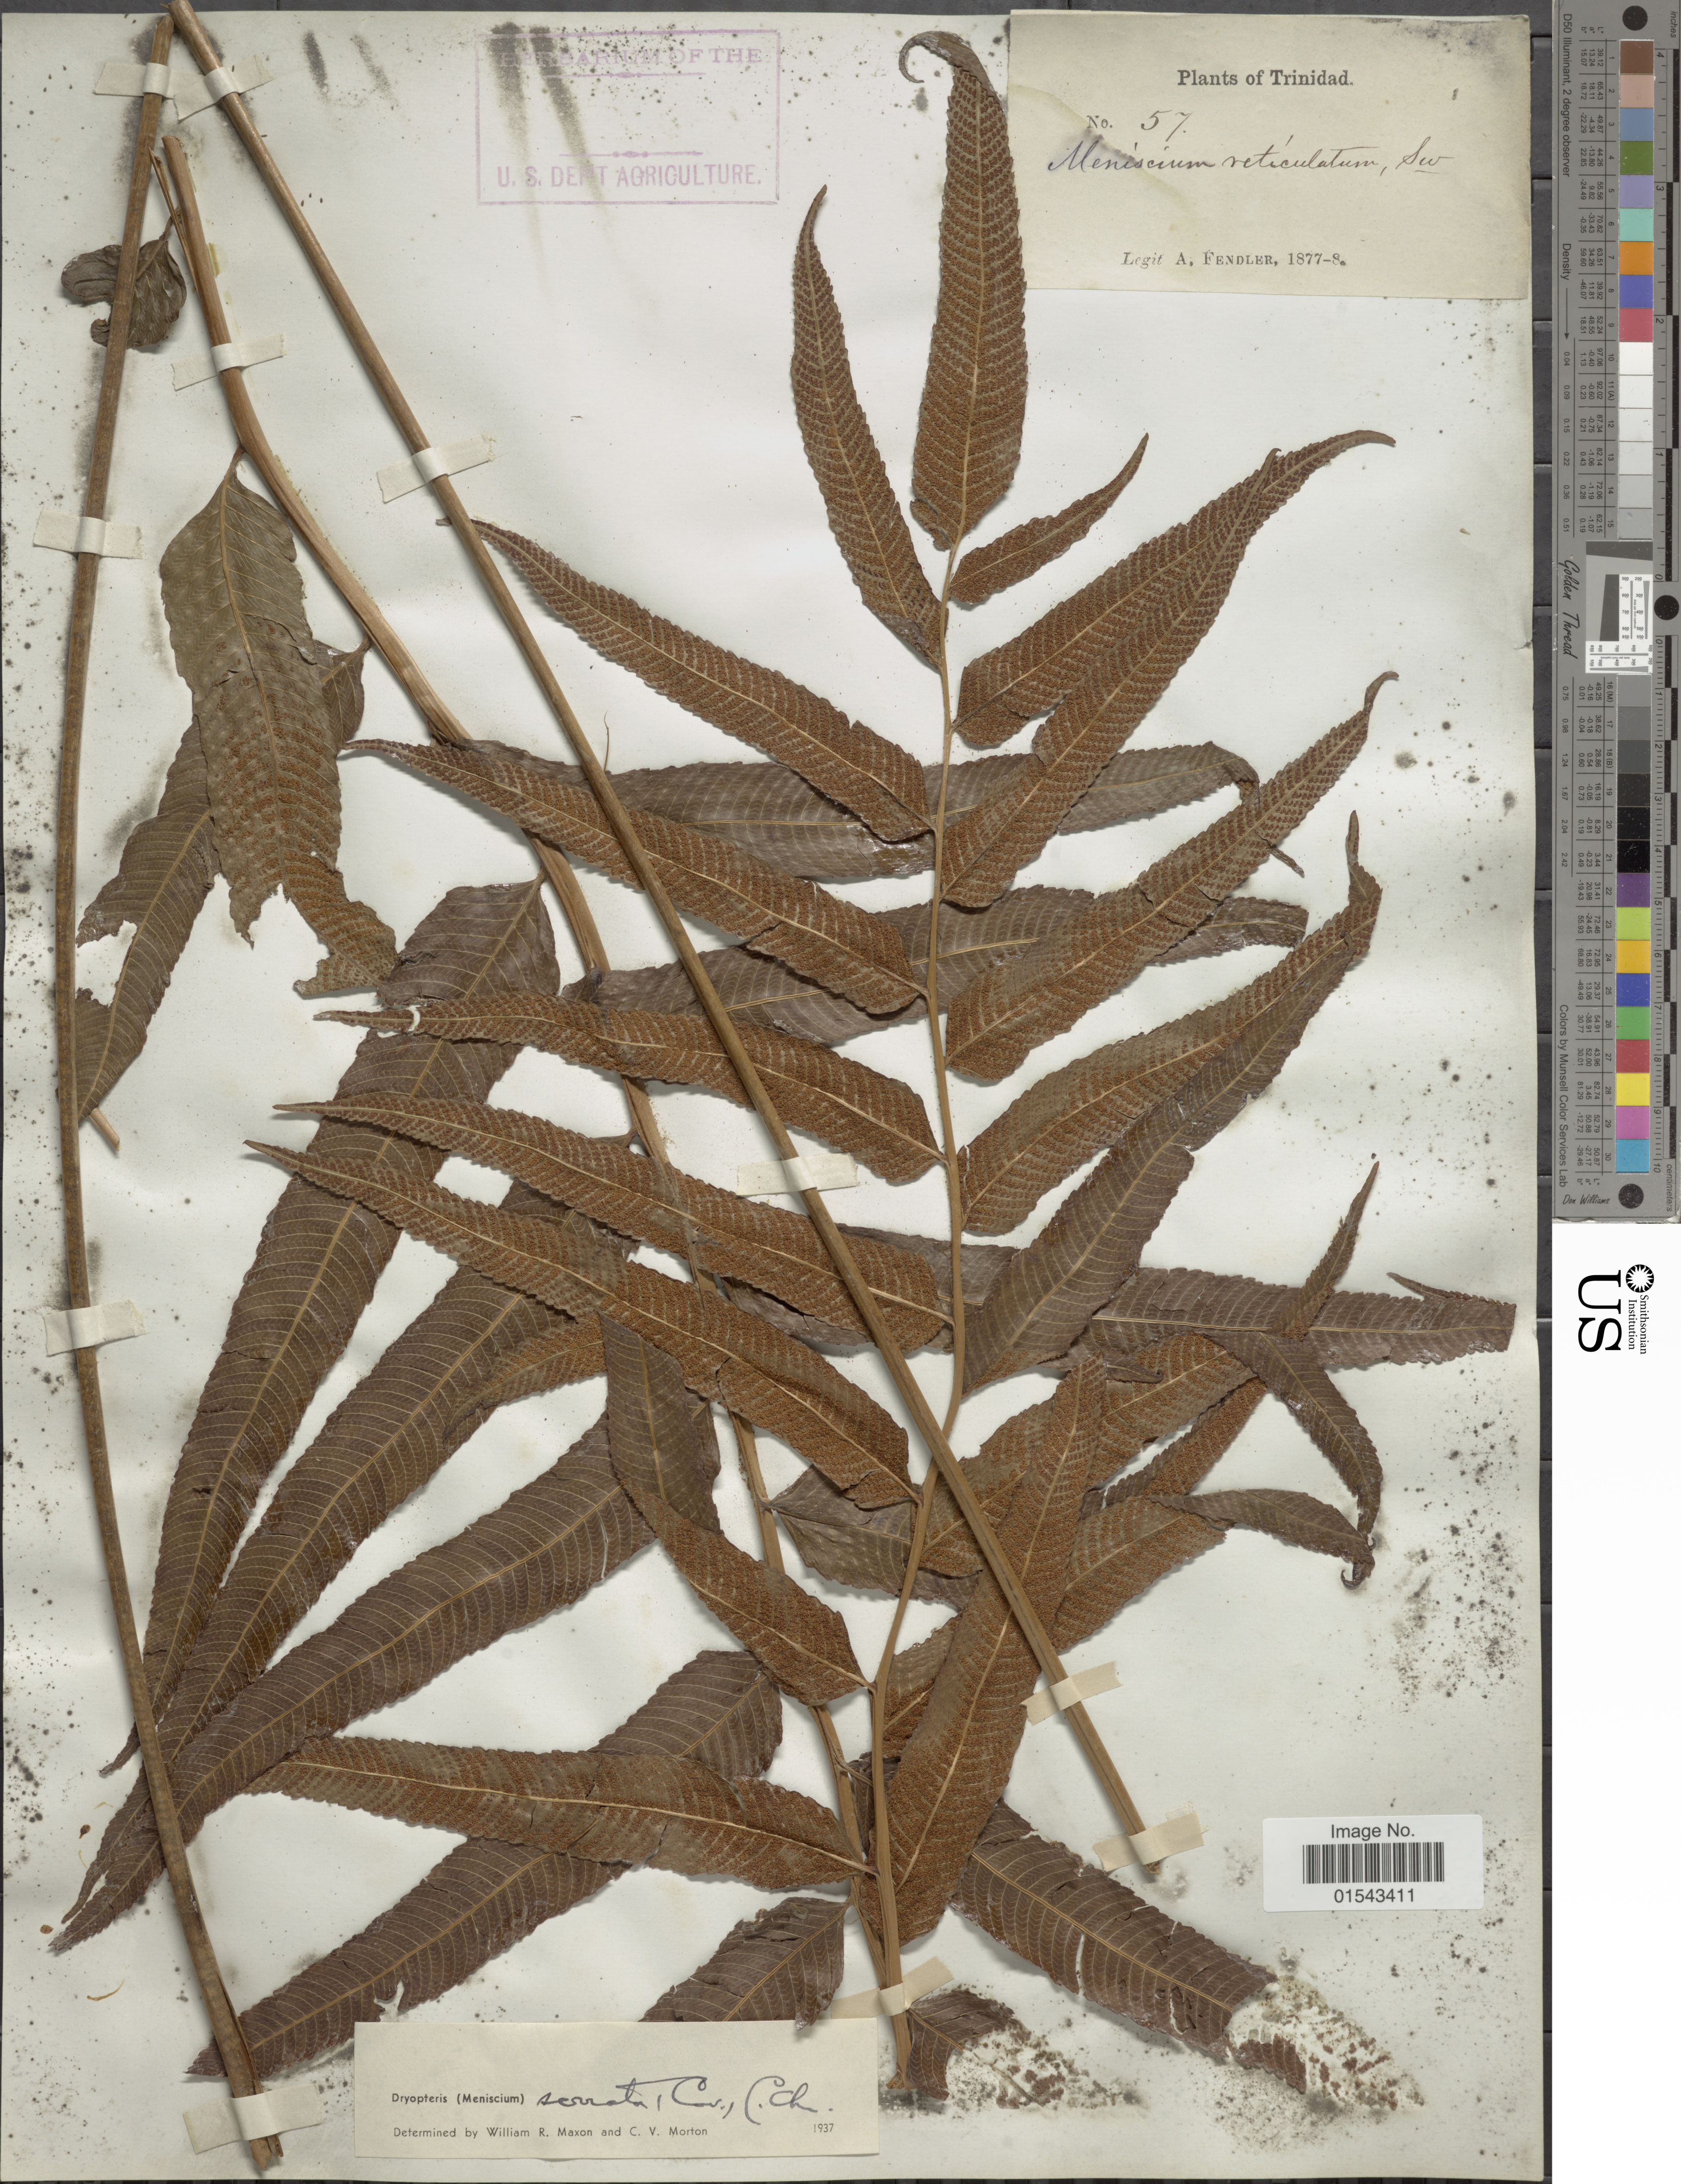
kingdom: Plantae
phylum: Tracheophyta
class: Polypodiopsida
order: Polypodiales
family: Thelypteridaceae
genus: Meniscium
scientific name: Meniscium serratum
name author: Cav.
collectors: A. Fendler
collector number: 57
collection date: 1877/1878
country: Trinidad and Tobago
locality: Trinidad